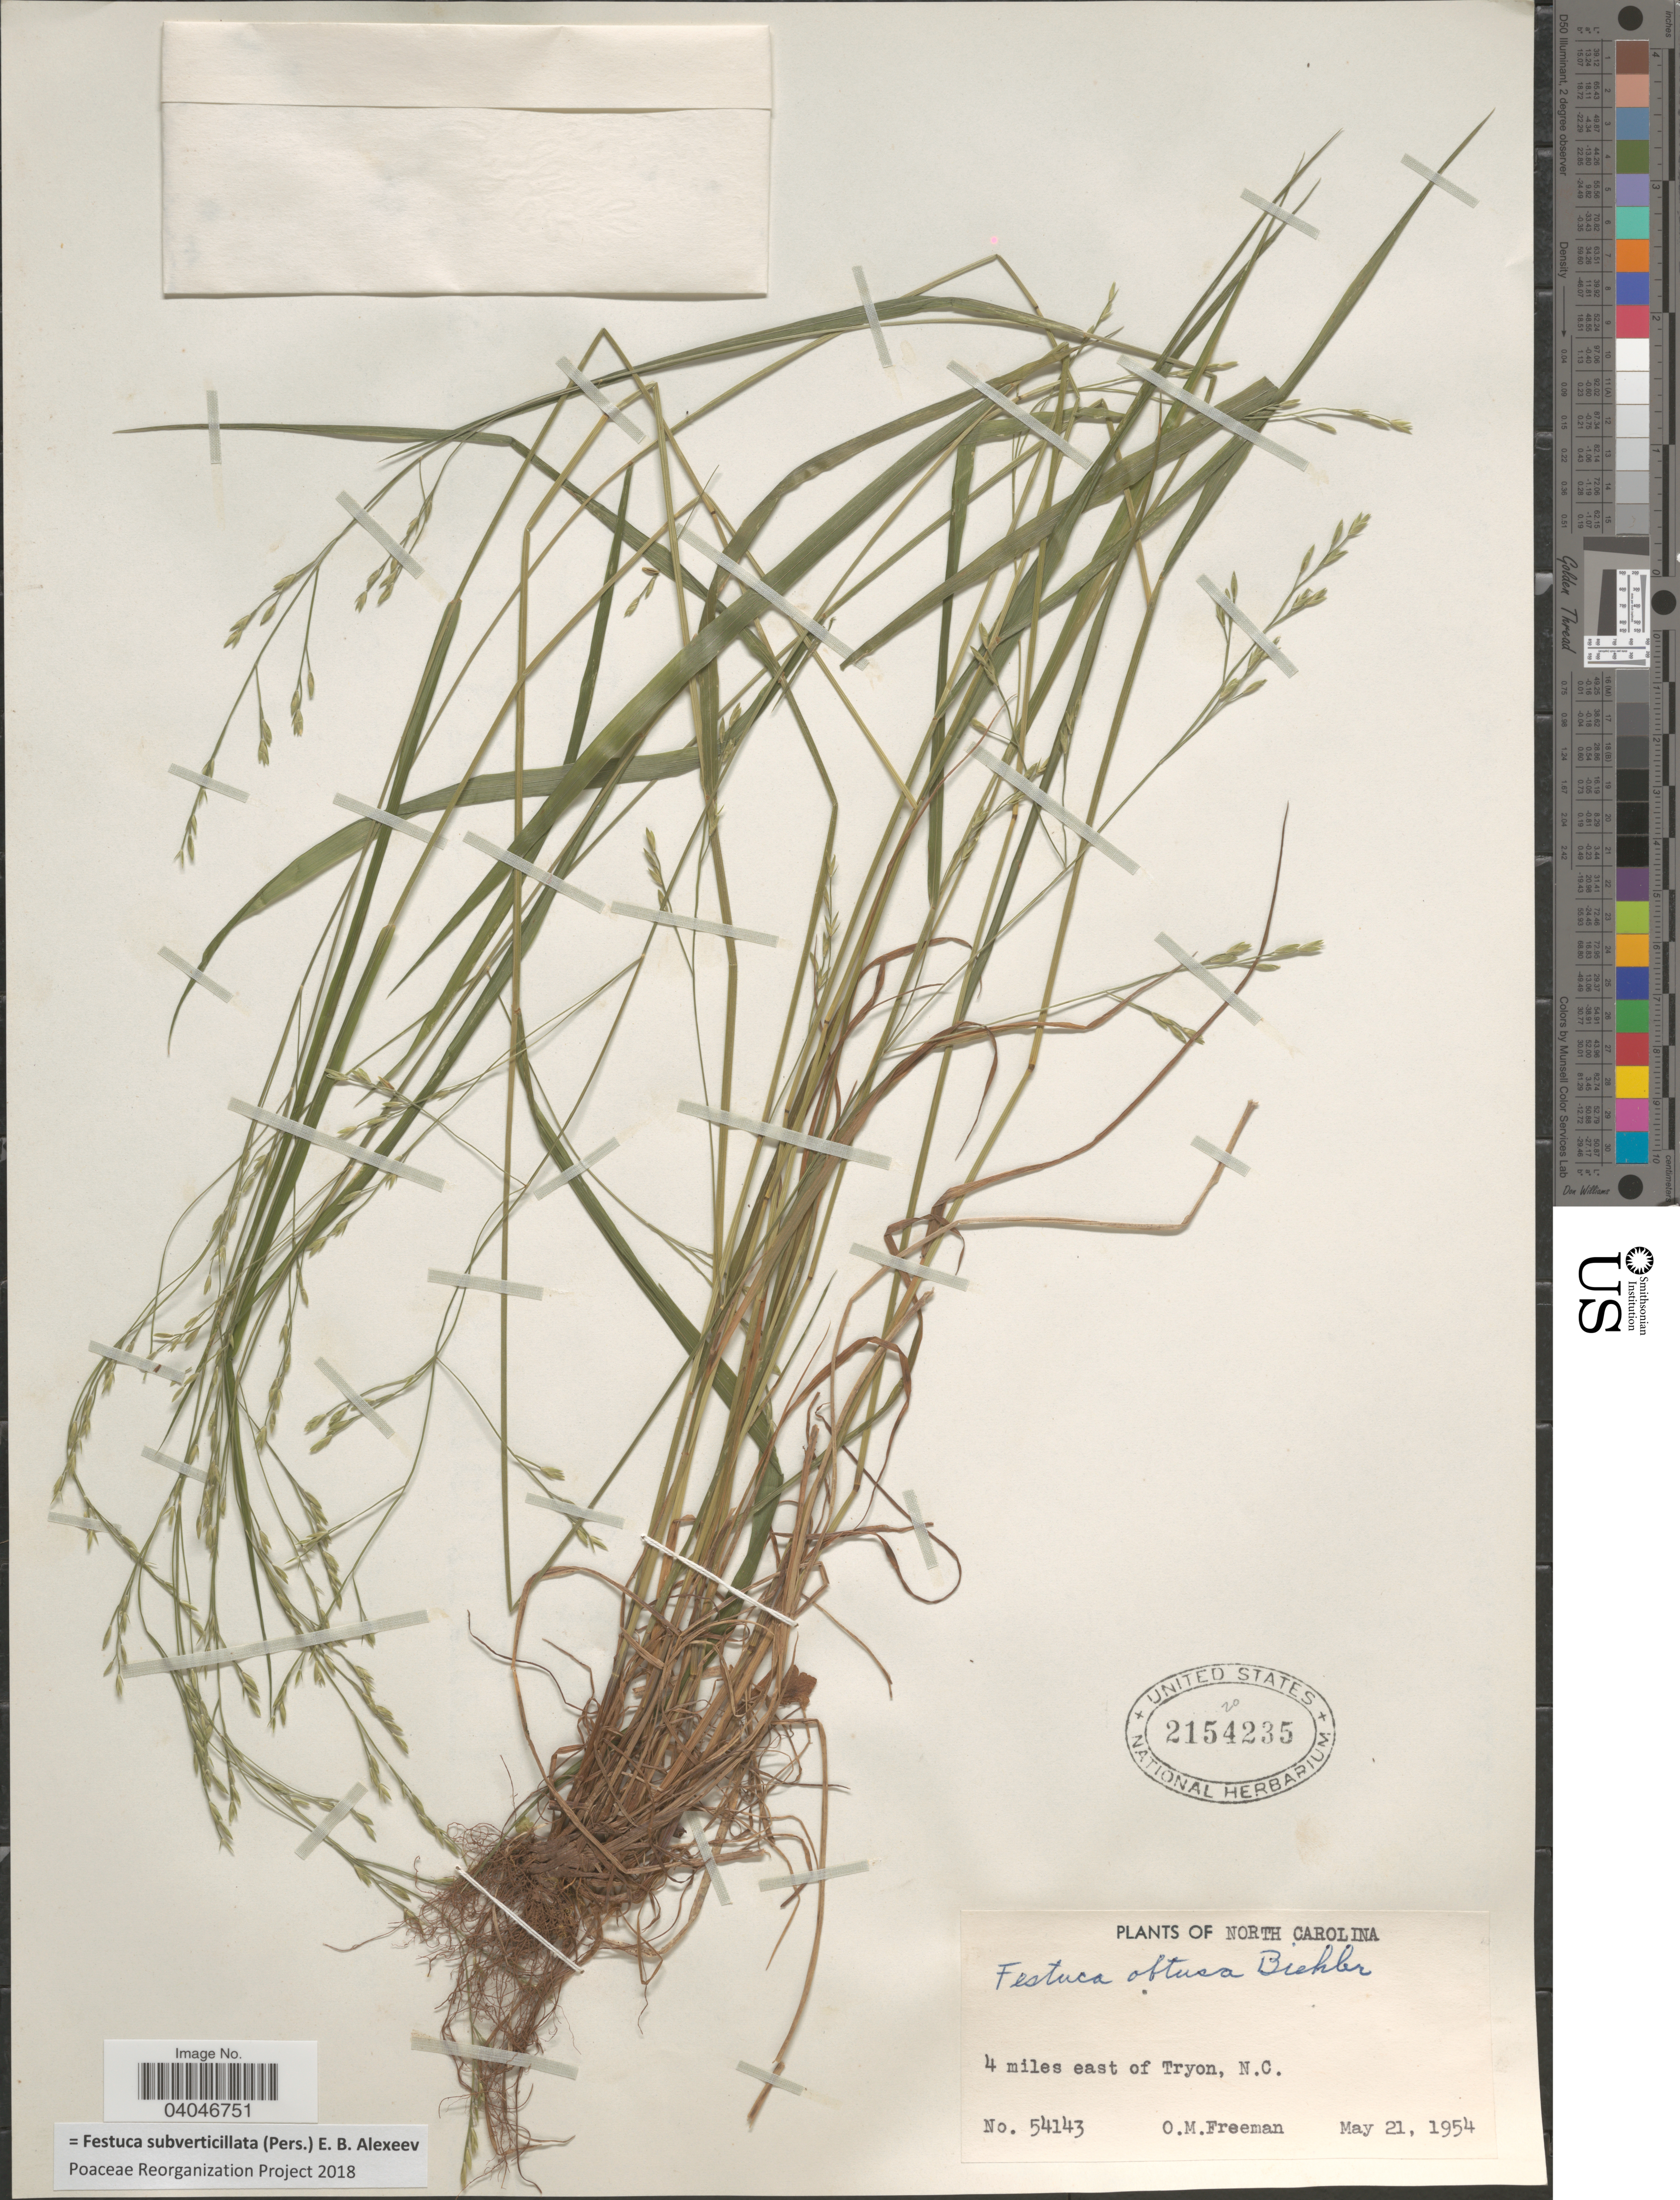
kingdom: Plantae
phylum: Tracheophyta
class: Liliopsida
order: Poales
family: Poaceae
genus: Festuca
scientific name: Festuca subverticillata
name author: (Pers.) E.B. Alexeev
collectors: O. Freeman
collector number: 54143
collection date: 1954-05-21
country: United States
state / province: North Carolina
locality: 4 miles east of Tryon.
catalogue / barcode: US 2154235